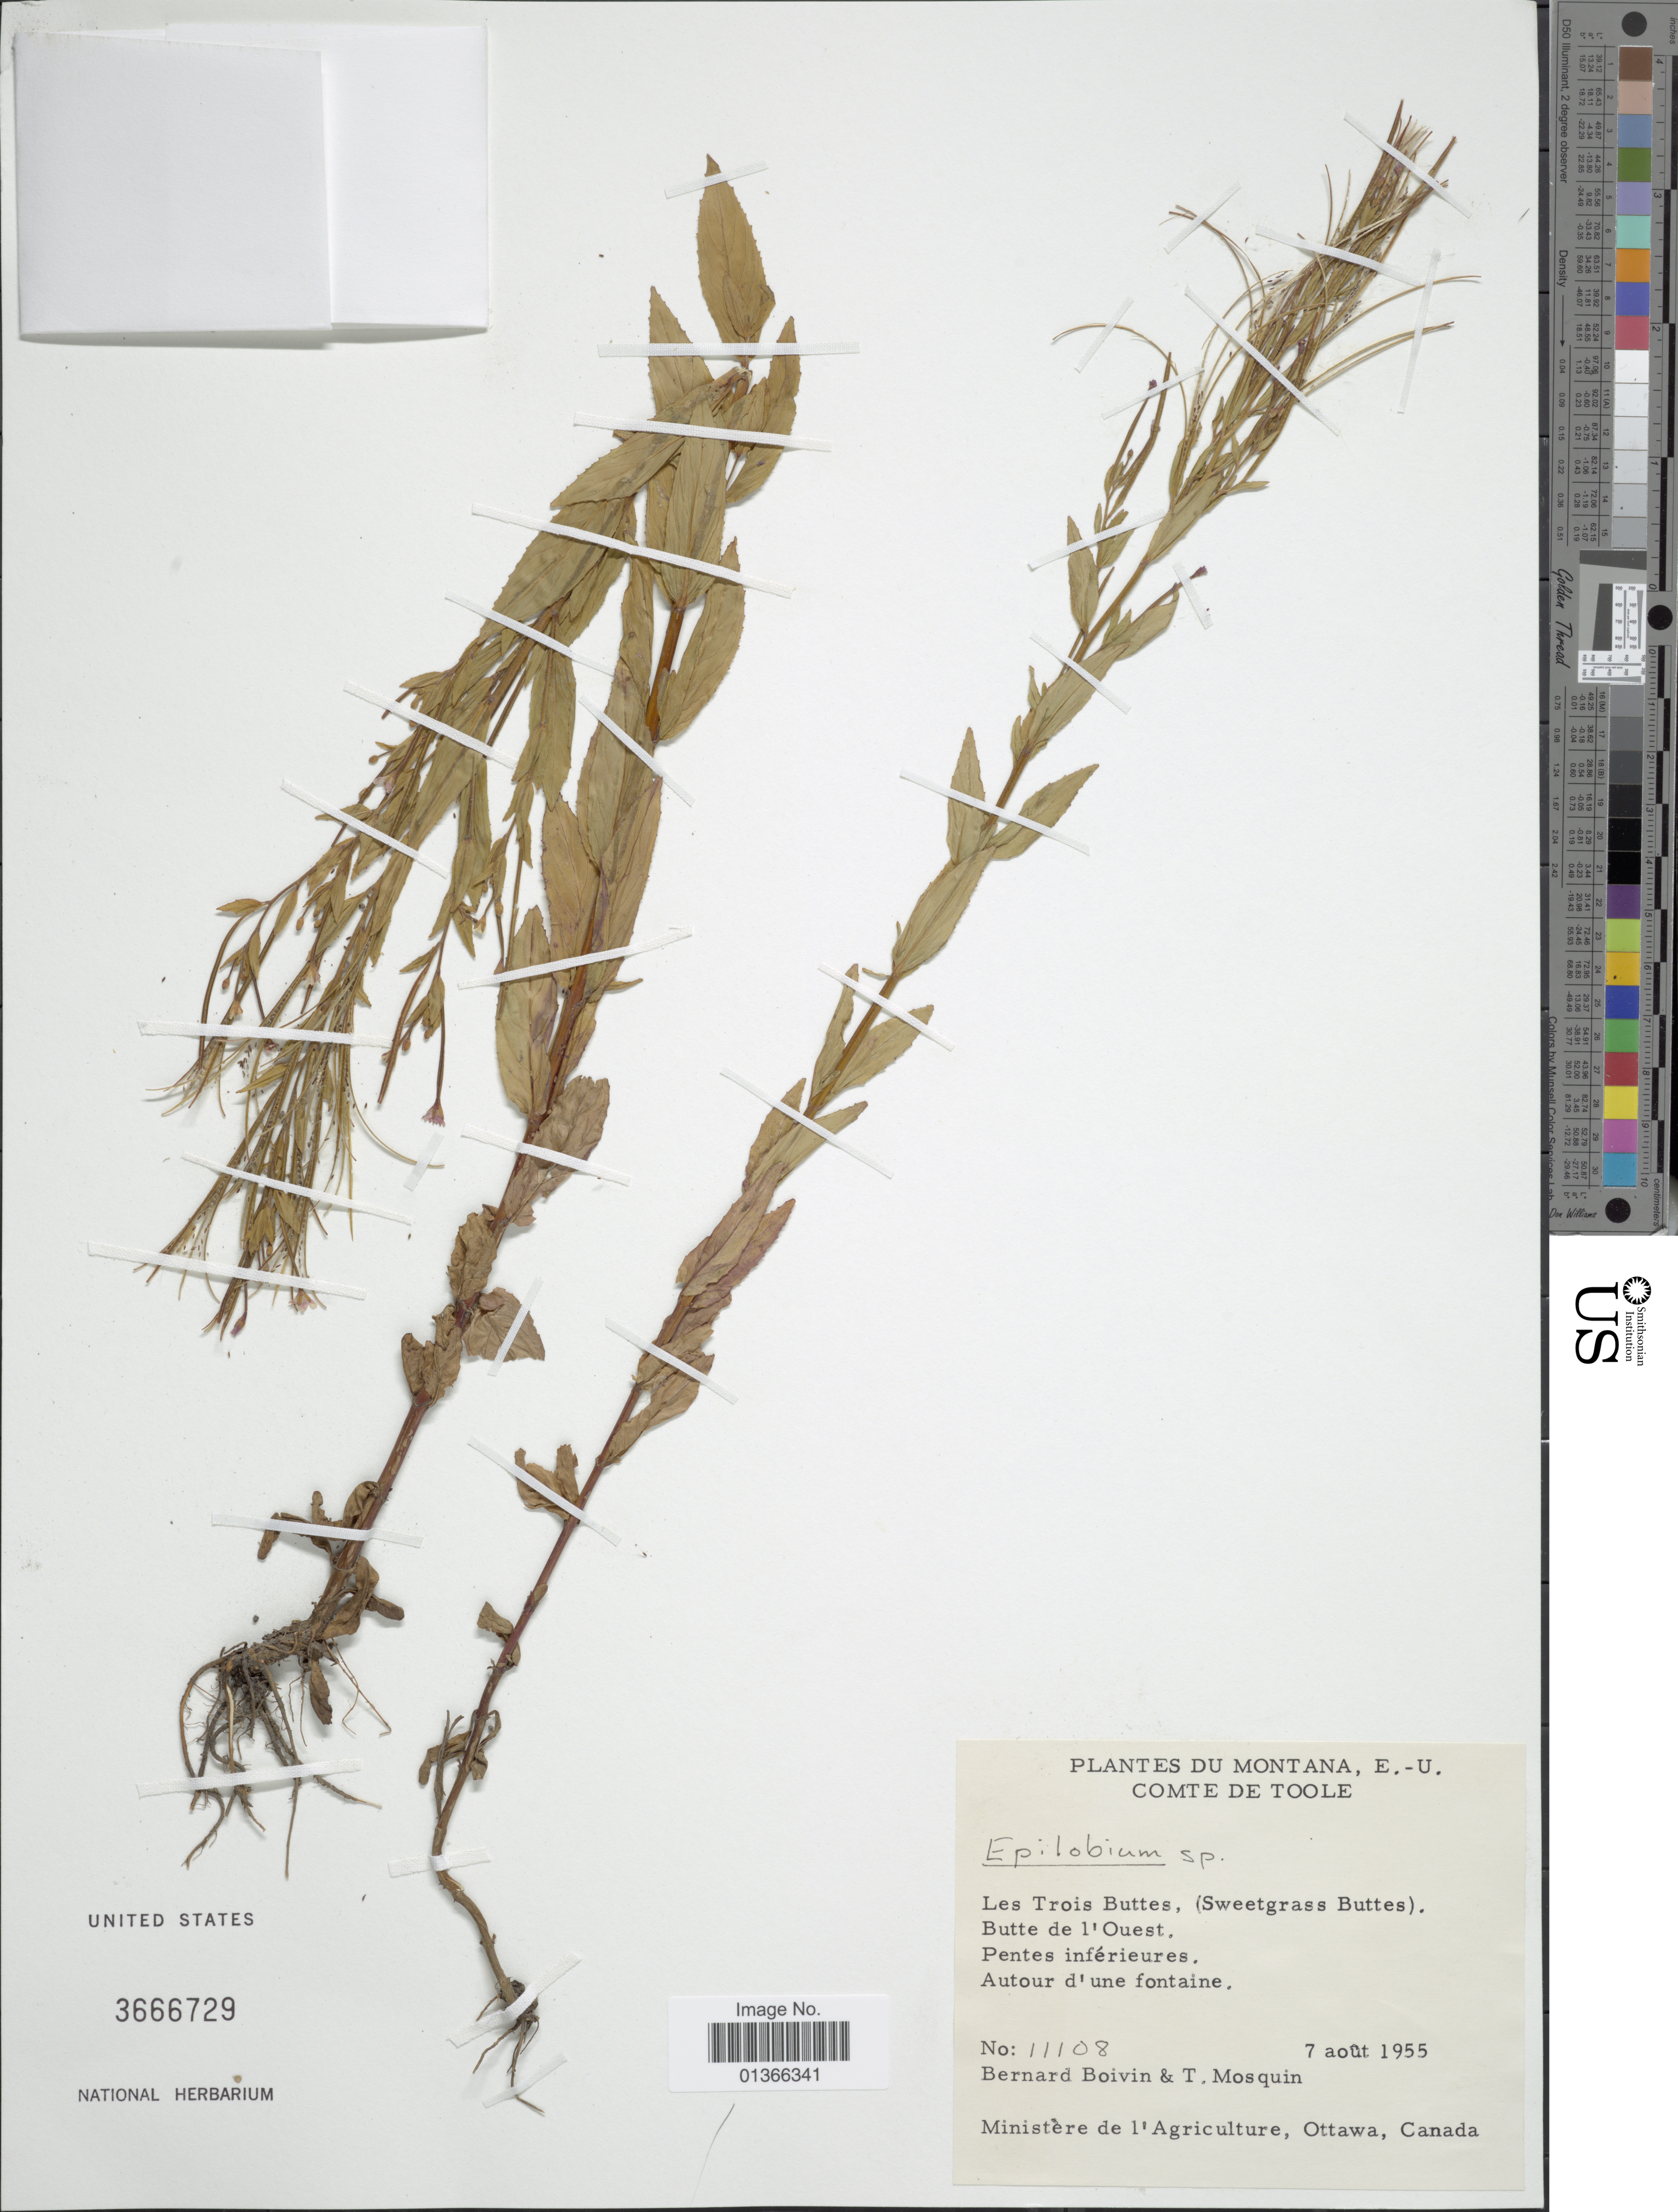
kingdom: Plantae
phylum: Tracheophyta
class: Magnoliopsida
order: Myrtales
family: Onagraceae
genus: Epilobium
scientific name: Epilobium sp.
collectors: B. Boivin & L. Mosquin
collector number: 11108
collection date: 1955-08-07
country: United States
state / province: Montana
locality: E.-U. Comte de Toole. Les Trois Buttes, (Sweetgrass Buttes). Butte de l'Ouest.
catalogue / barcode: US 3666729